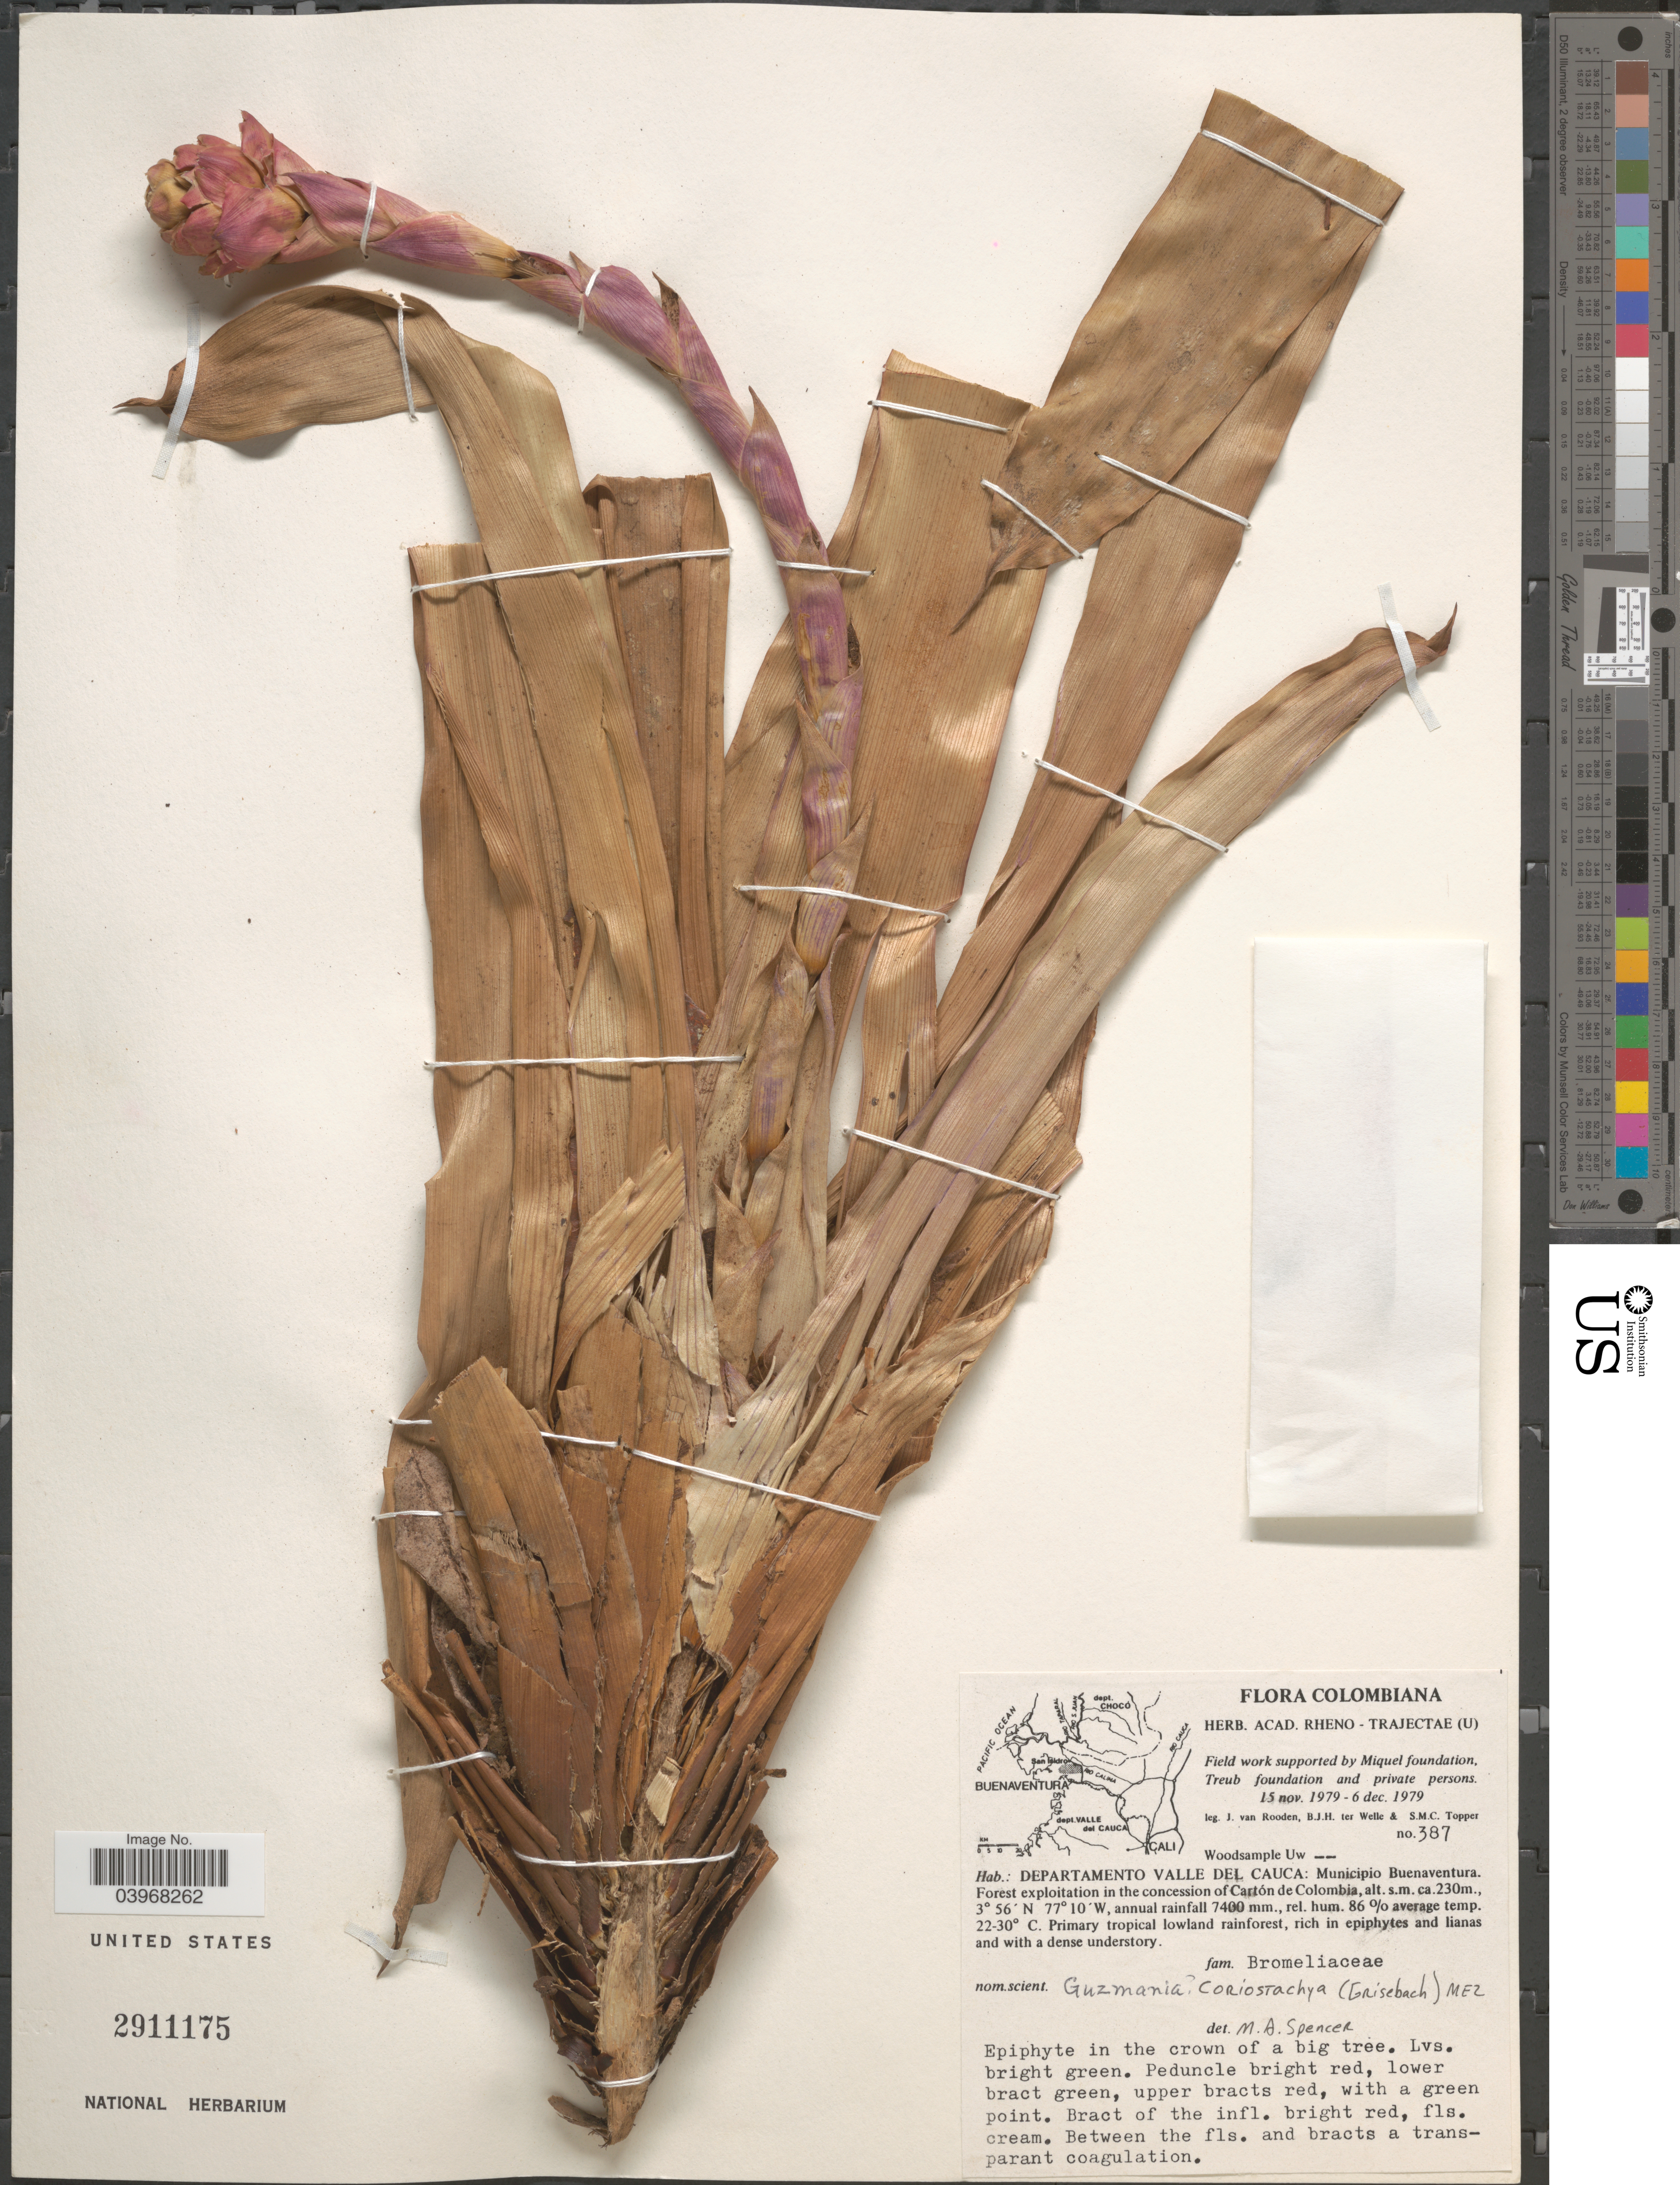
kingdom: Plantae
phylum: Tracheophyta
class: Liliopsida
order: Poales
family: Bromeliaceae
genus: Guzmania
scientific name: Guzmania coriostachya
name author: (Griseb.) Mez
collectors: J. Van Rooden, B. Welle & S. Topper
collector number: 387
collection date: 1979-11-15/1979-12-06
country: Colombia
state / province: Valle del Cauca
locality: Departamento Valle del Cauca: Municipio Buenaventura. Forest exploitation in the concession of Cartón de Colombia.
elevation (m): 230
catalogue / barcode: US 2911175